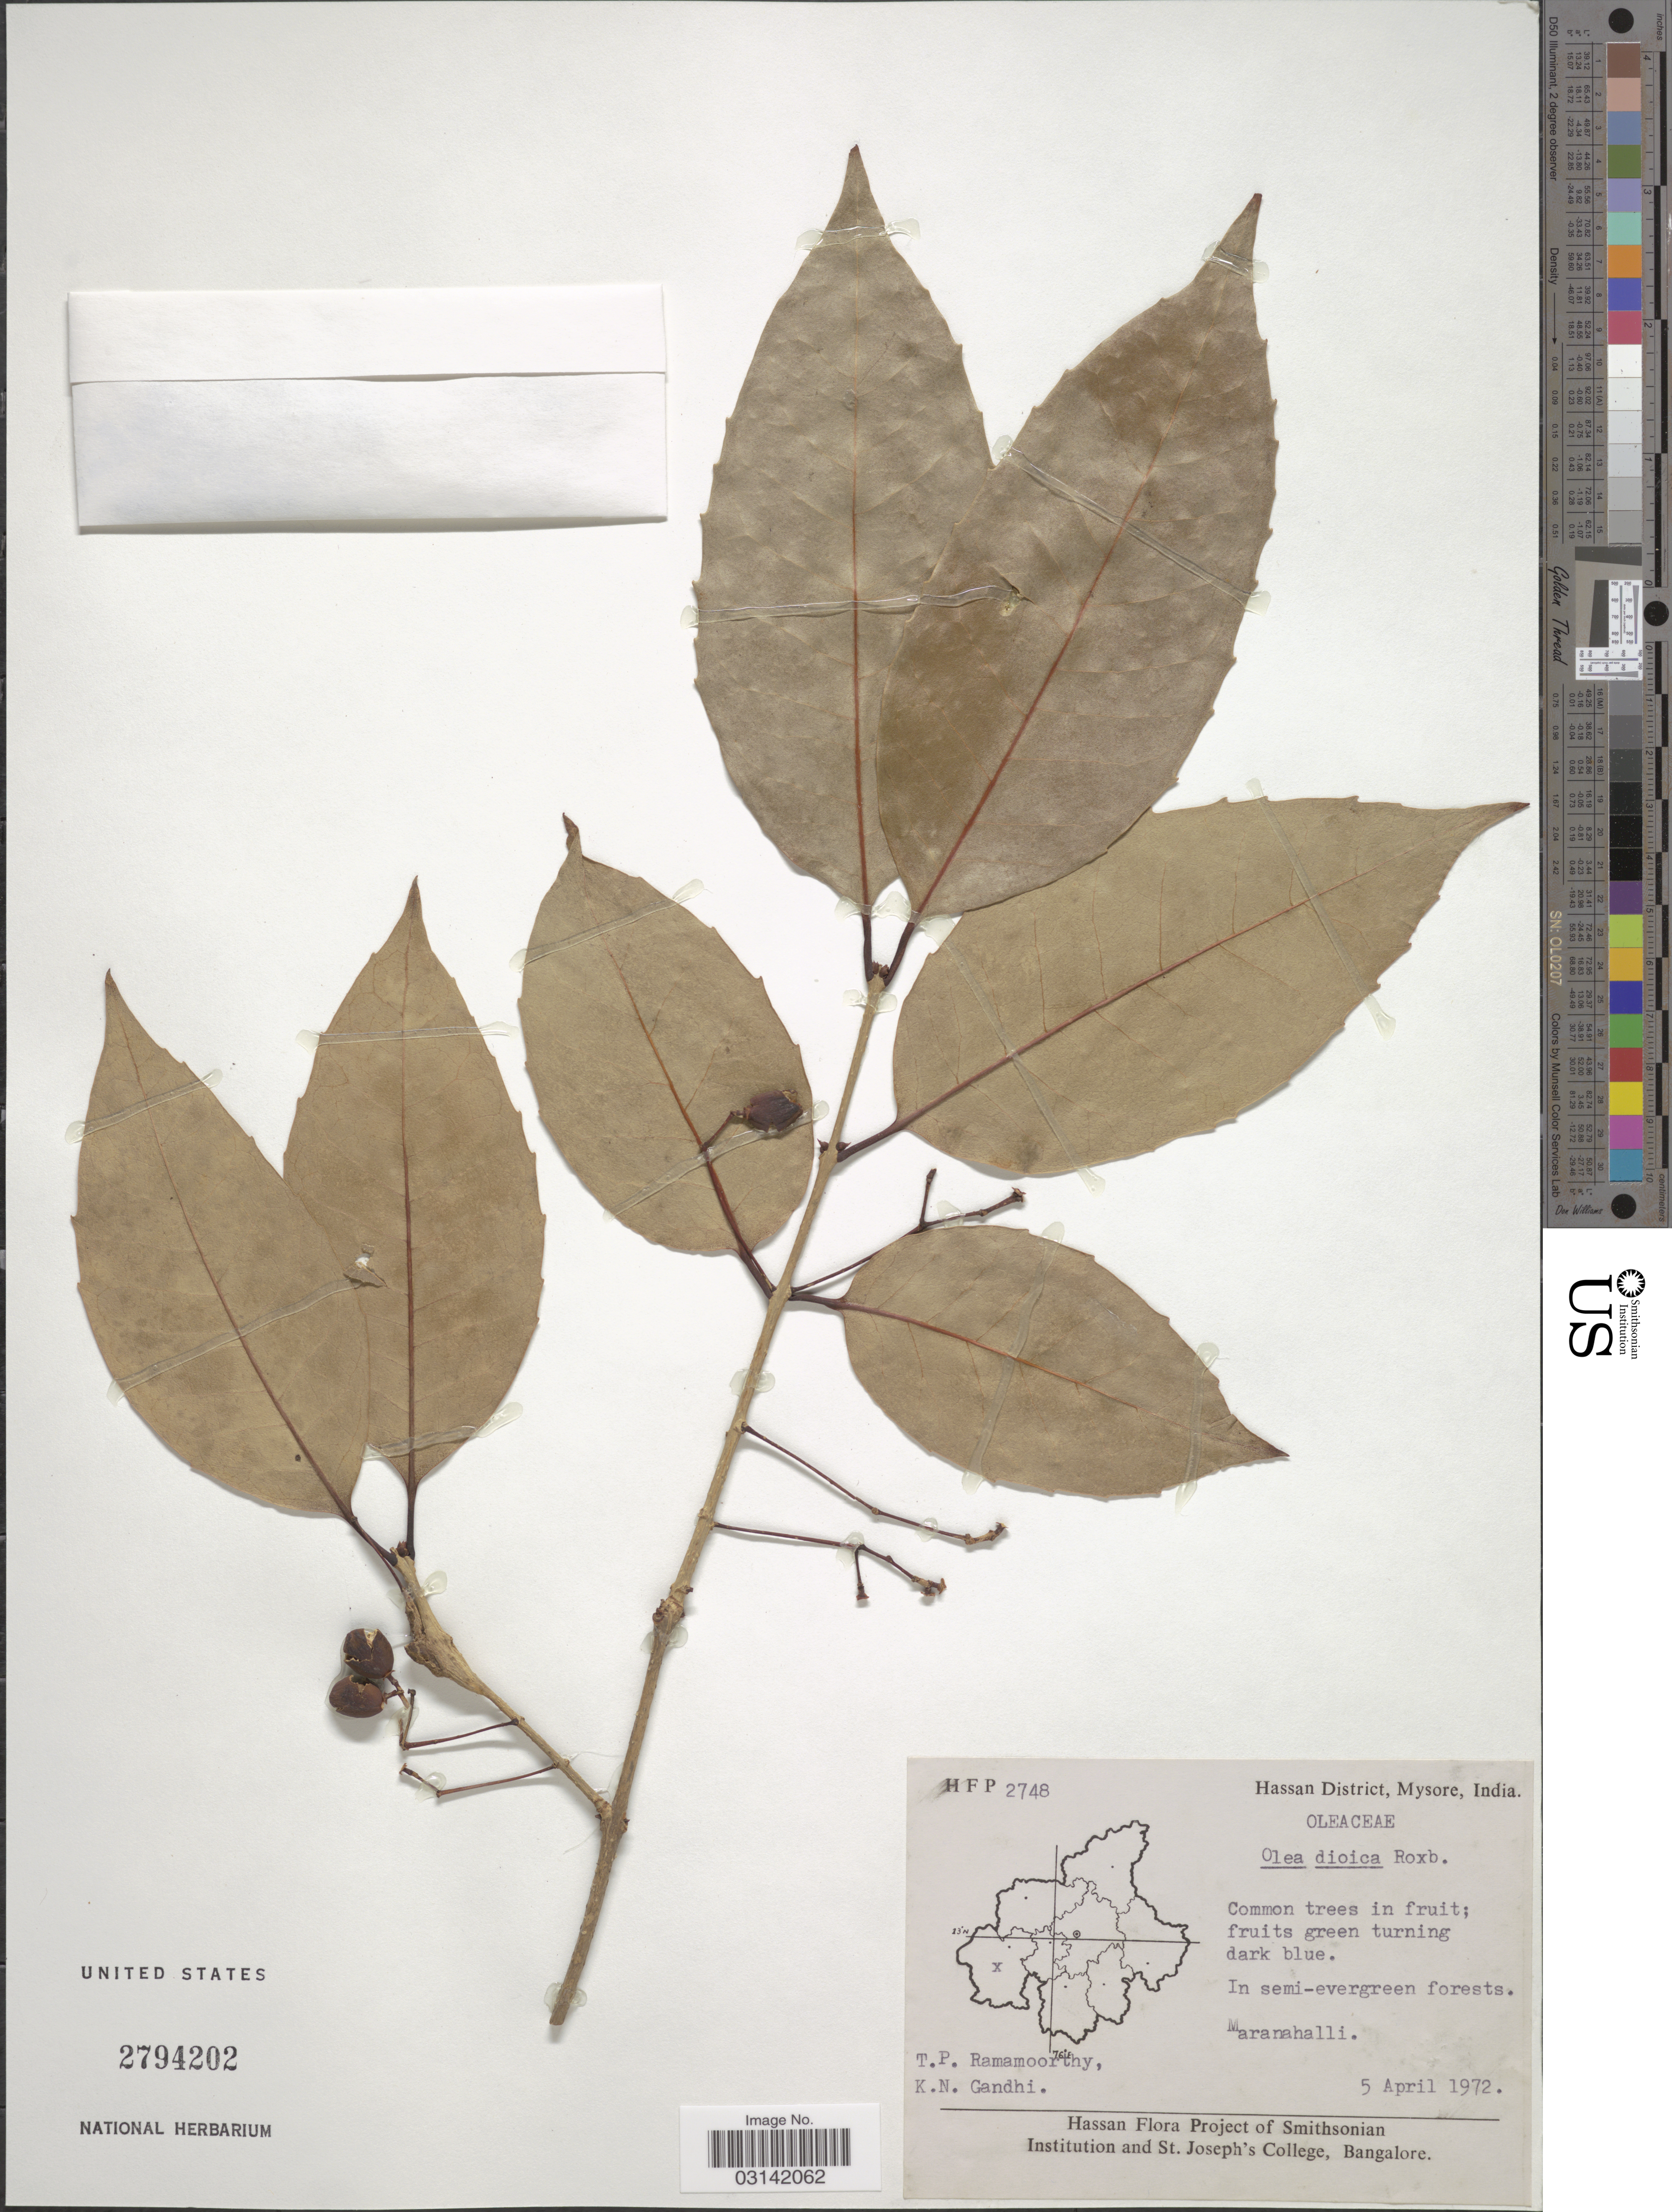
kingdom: Plantae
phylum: Tracheophyta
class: Magnoliopsida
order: Lamiales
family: Oleaceae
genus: Tetrapilus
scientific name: Tetrapilus dioicus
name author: (Roxb.) L.A.S. Johnson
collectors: T. P. Ramamoorthy & K. N. Gandhi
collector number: HFP2748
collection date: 1972-04-05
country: India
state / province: Karnataka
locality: Hassan District, Mysore, Maranahalli.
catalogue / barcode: US 2794202